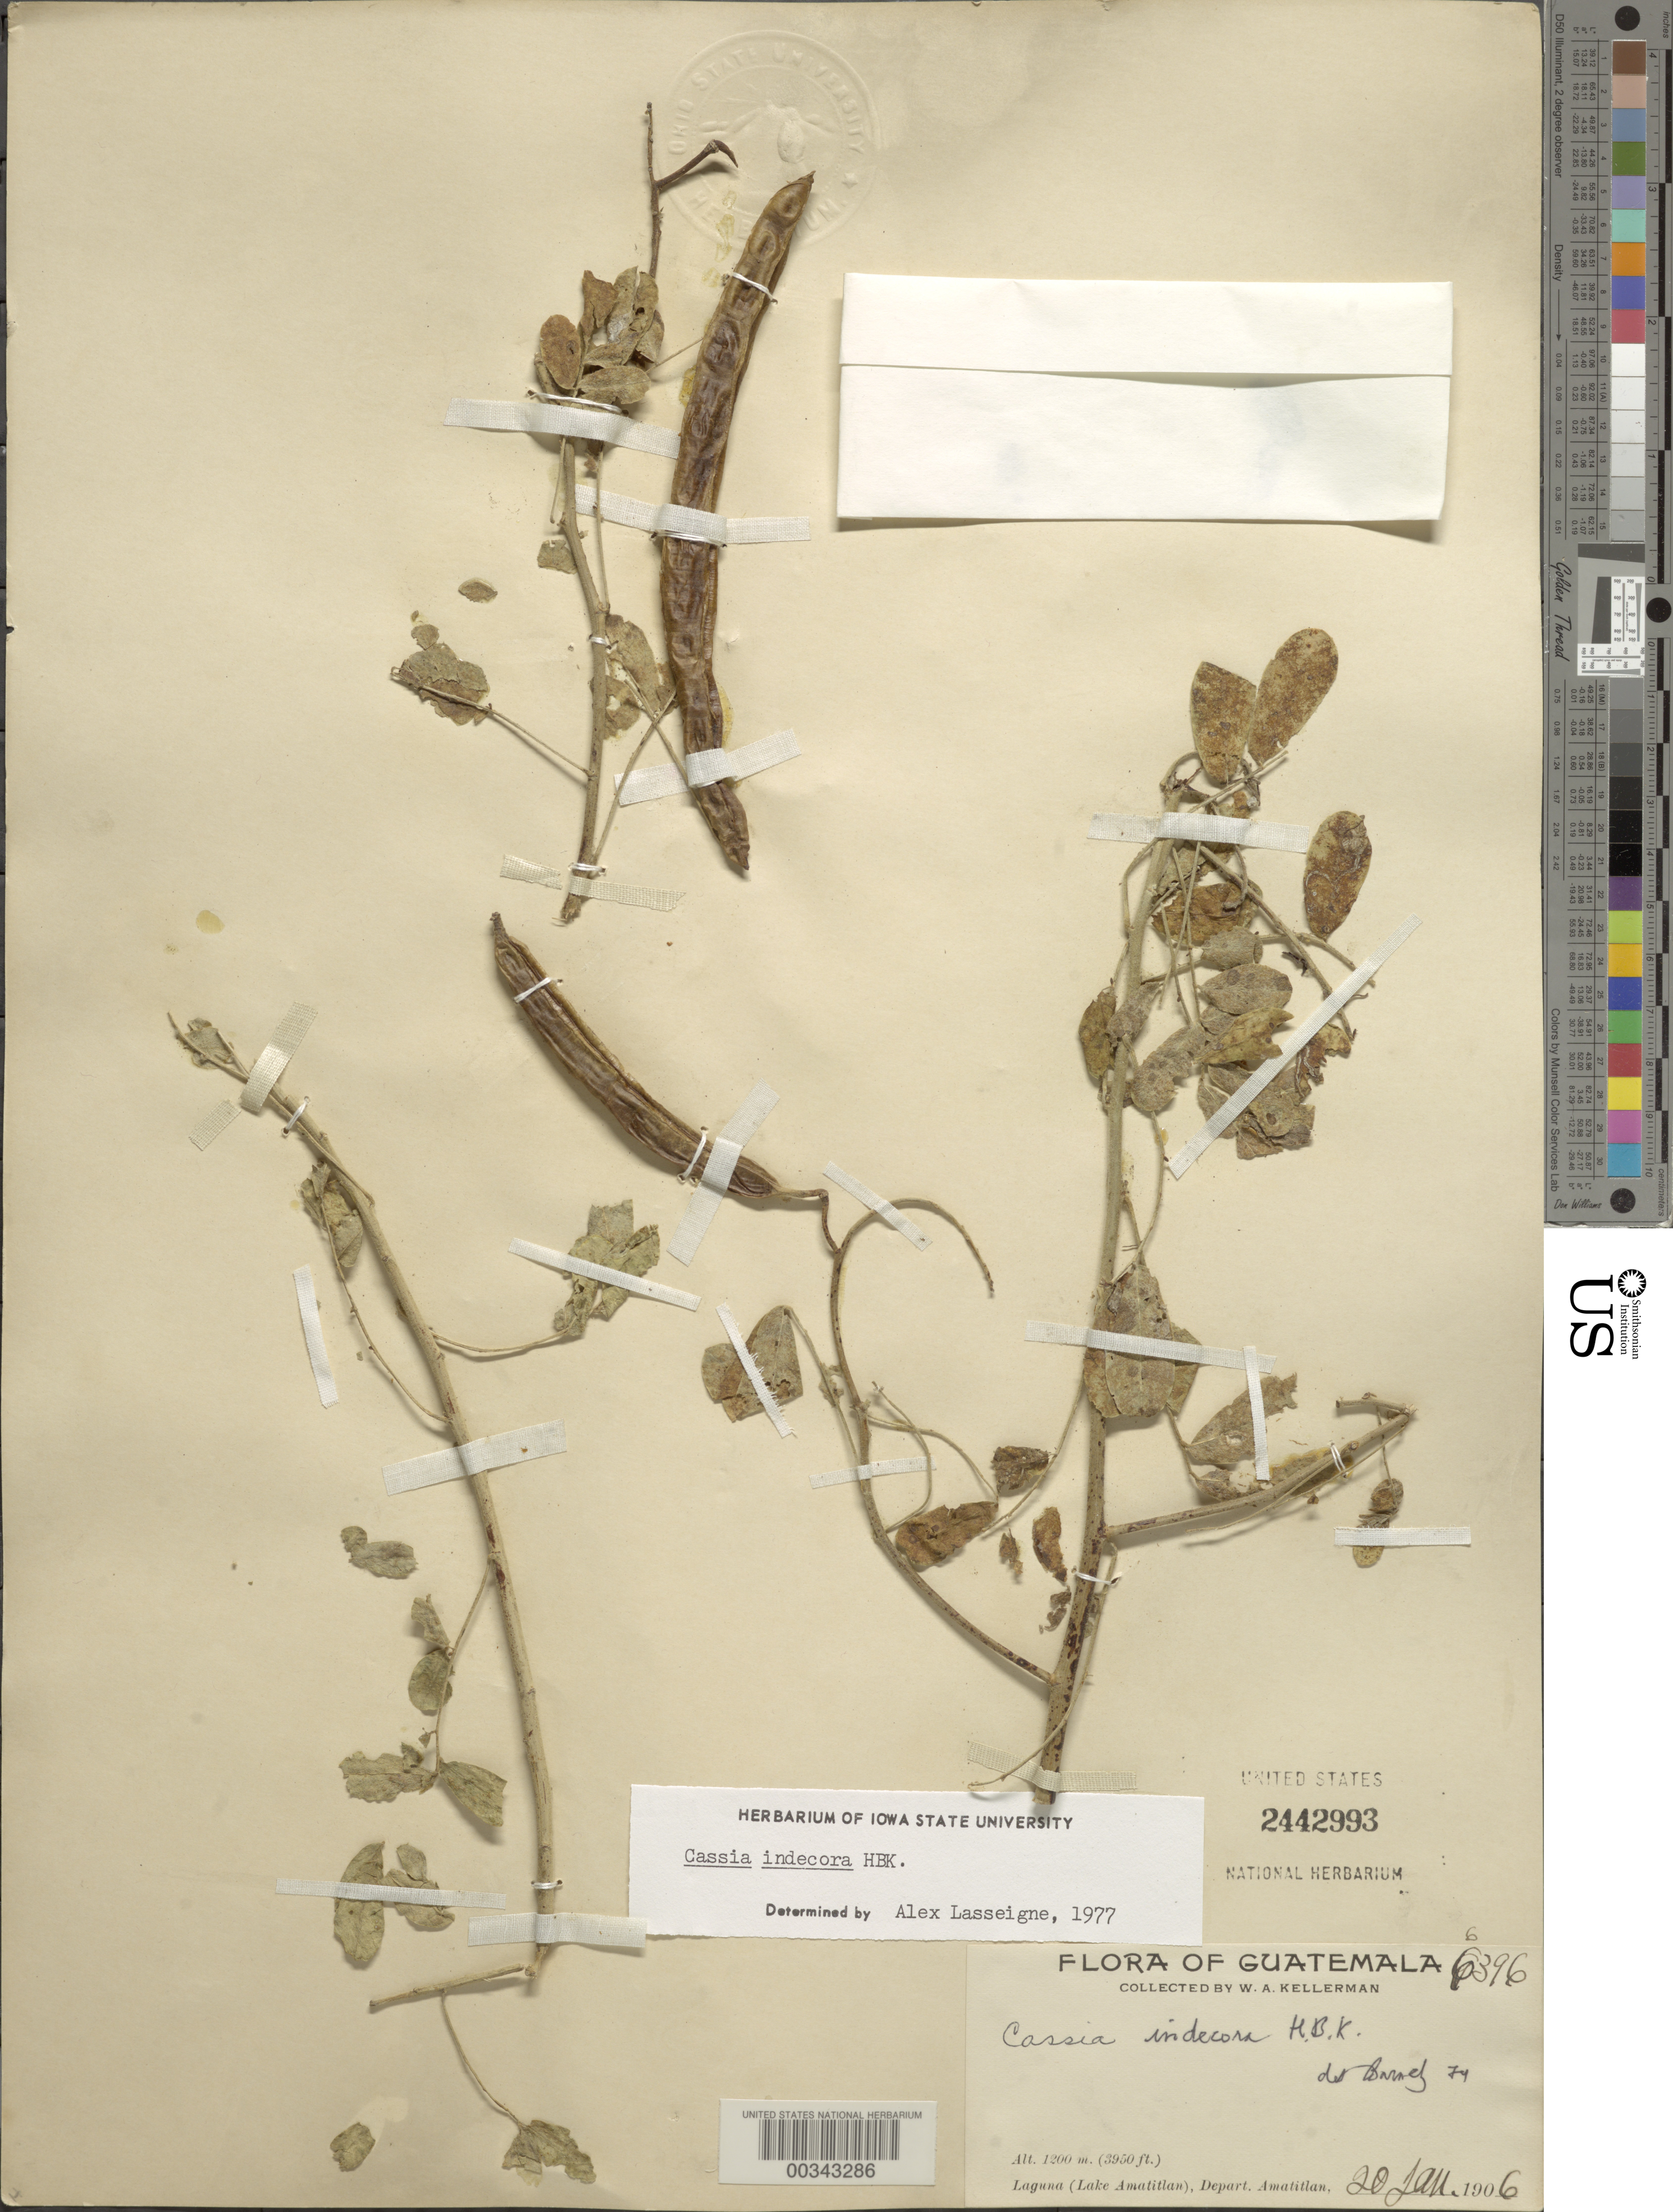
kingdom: Plantae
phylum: Tracheophyta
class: Magnoliopsida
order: Fabales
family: Fabaceae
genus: Senna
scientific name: Senna pendula var. advena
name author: (Vogel) H.S. Irwin & Barneby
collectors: W. A. Kellerman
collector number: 6396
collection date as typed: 20 Jan 1906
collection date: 1906-01-20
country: Guatemala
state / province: Guatemala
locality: Laguna, (Lake Amatitlán)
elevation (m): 1200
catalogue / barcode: US 2442993